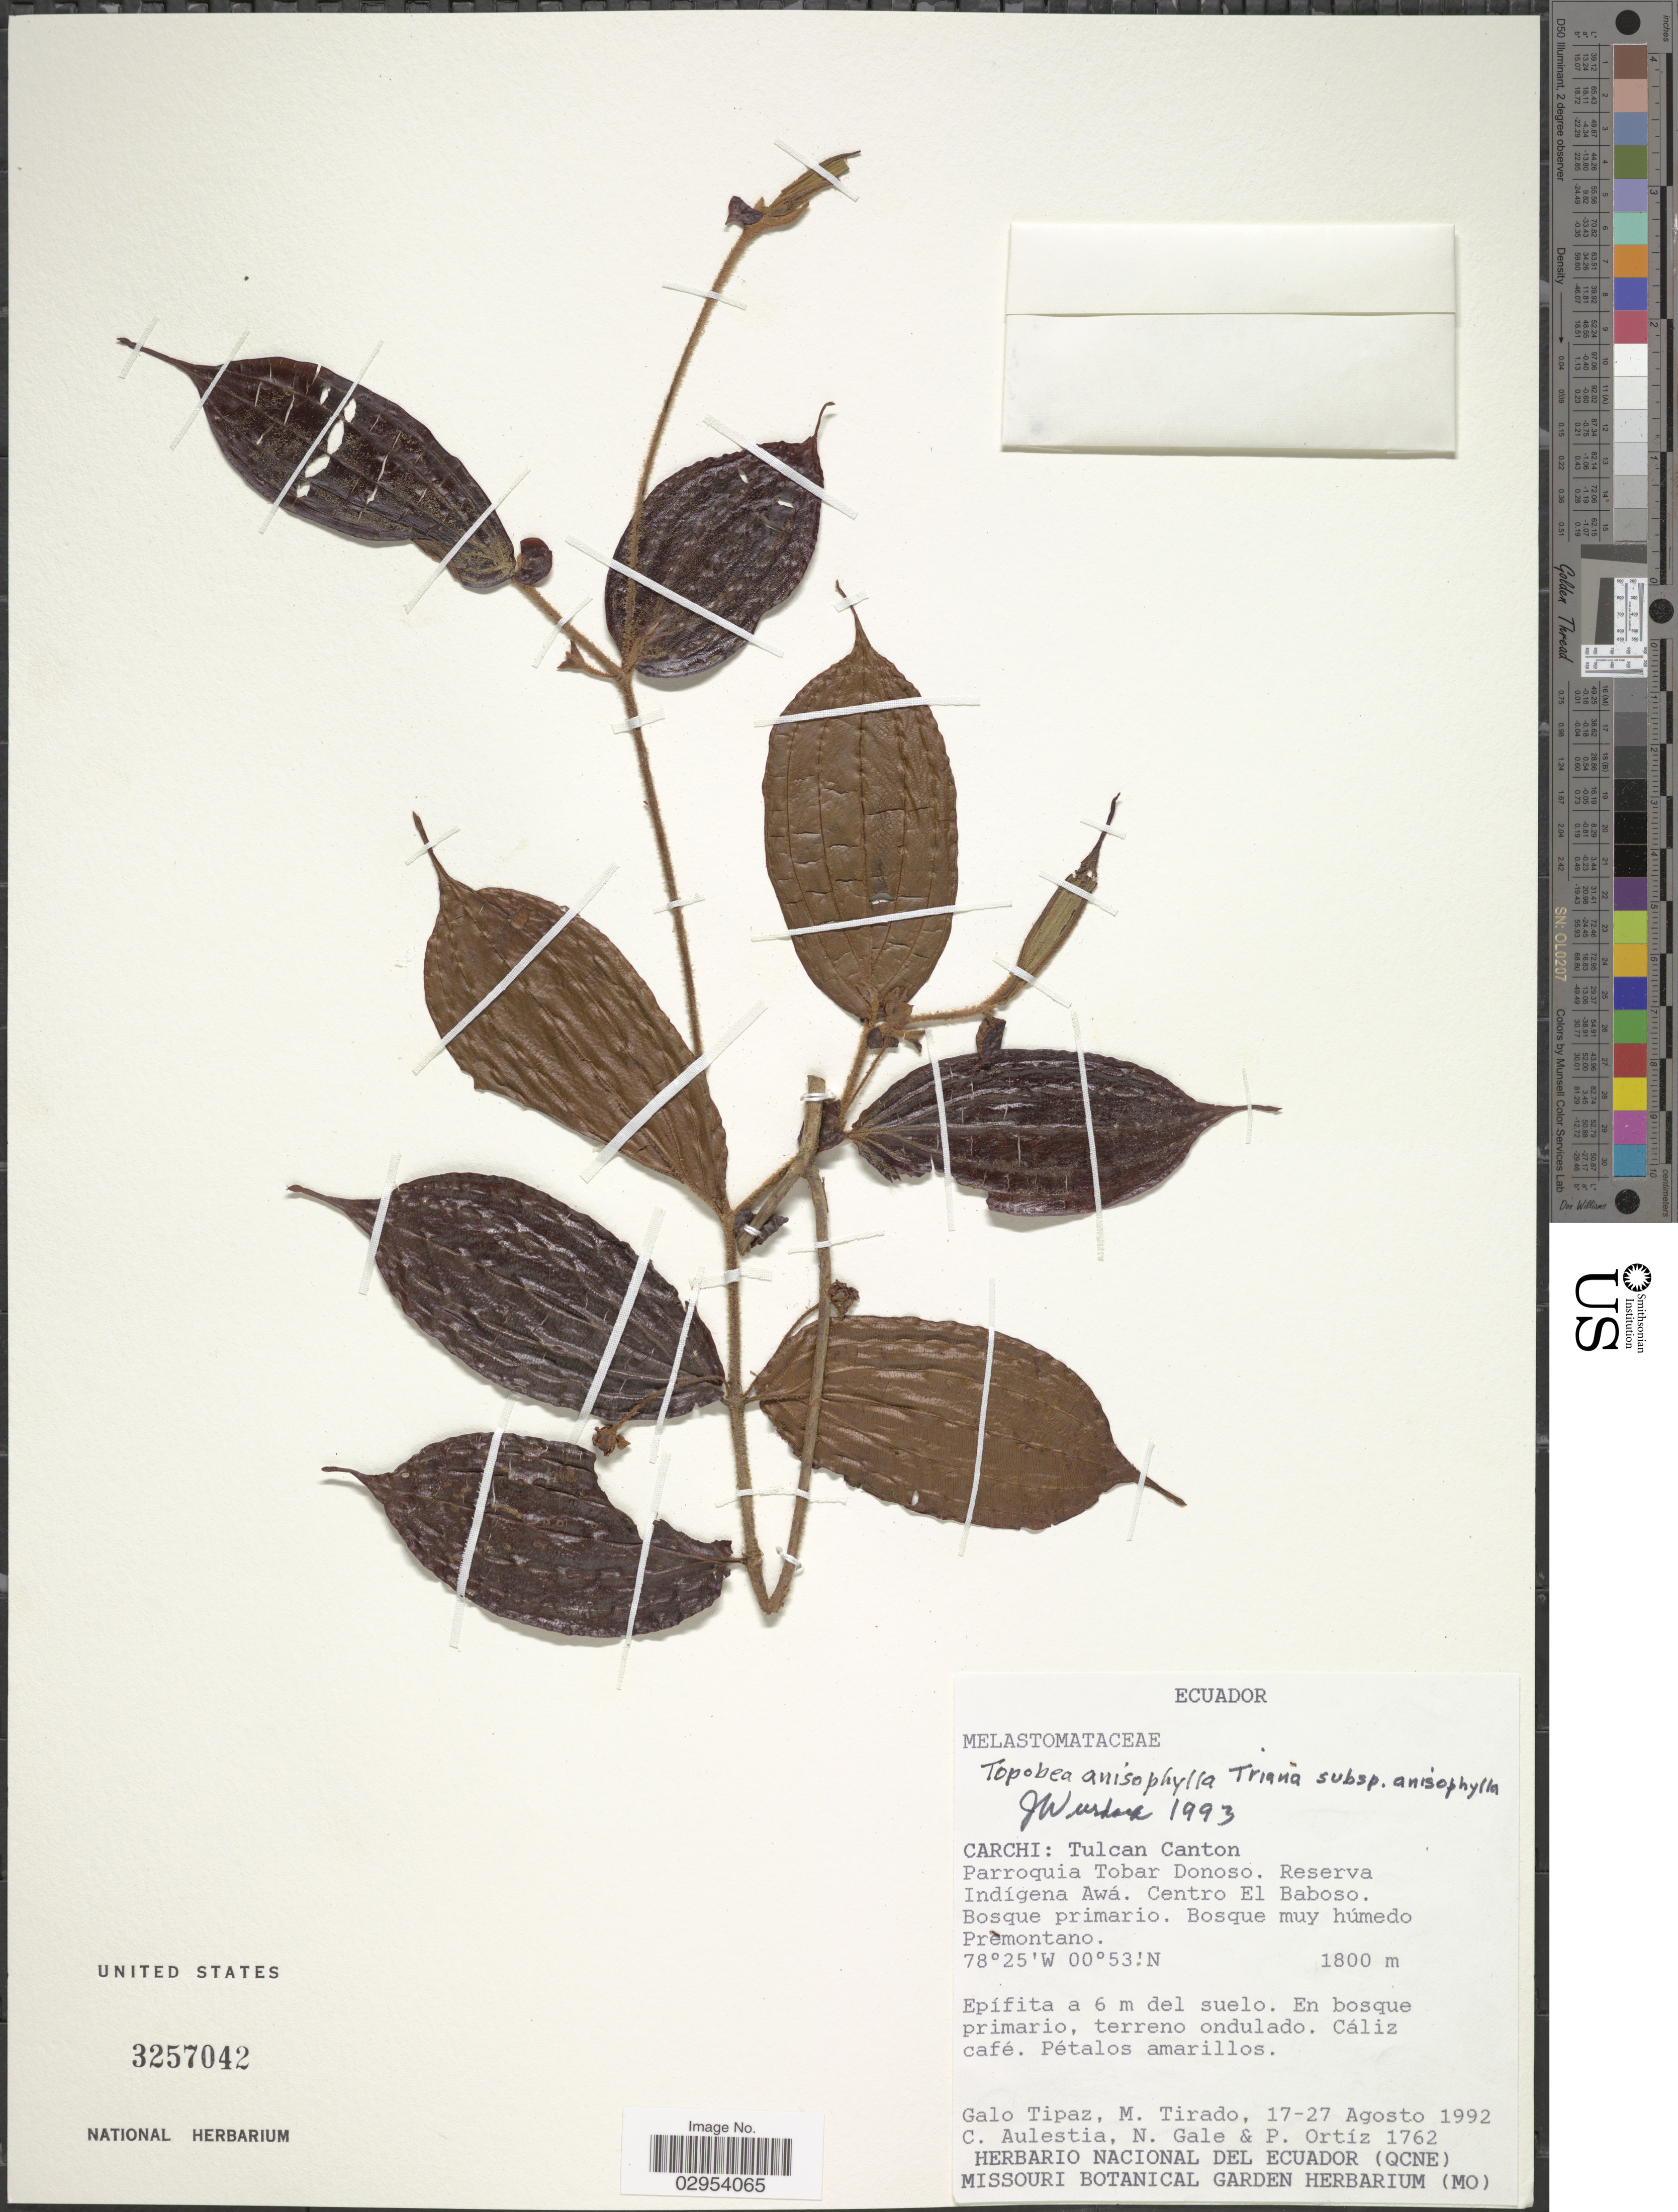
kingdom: Plantae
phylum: Tracheophyta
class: Magnoliopsida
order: Myrtales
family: Melastomataceae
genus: Topobea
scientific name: Topobea anisophylla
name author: Triana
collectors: G. Tipaz, M. Tirado, C. Aulestia, N. Gale & P. Ortíz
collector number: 1762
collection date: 1992-08-17/1992-08-27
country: Ecuador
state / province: Carchi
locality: Tulcan Canton, Parroquia Tobar Donoso. Reserva Indígena Awá. Centro El Baboso.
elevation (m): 1800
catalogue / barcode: US 3257042